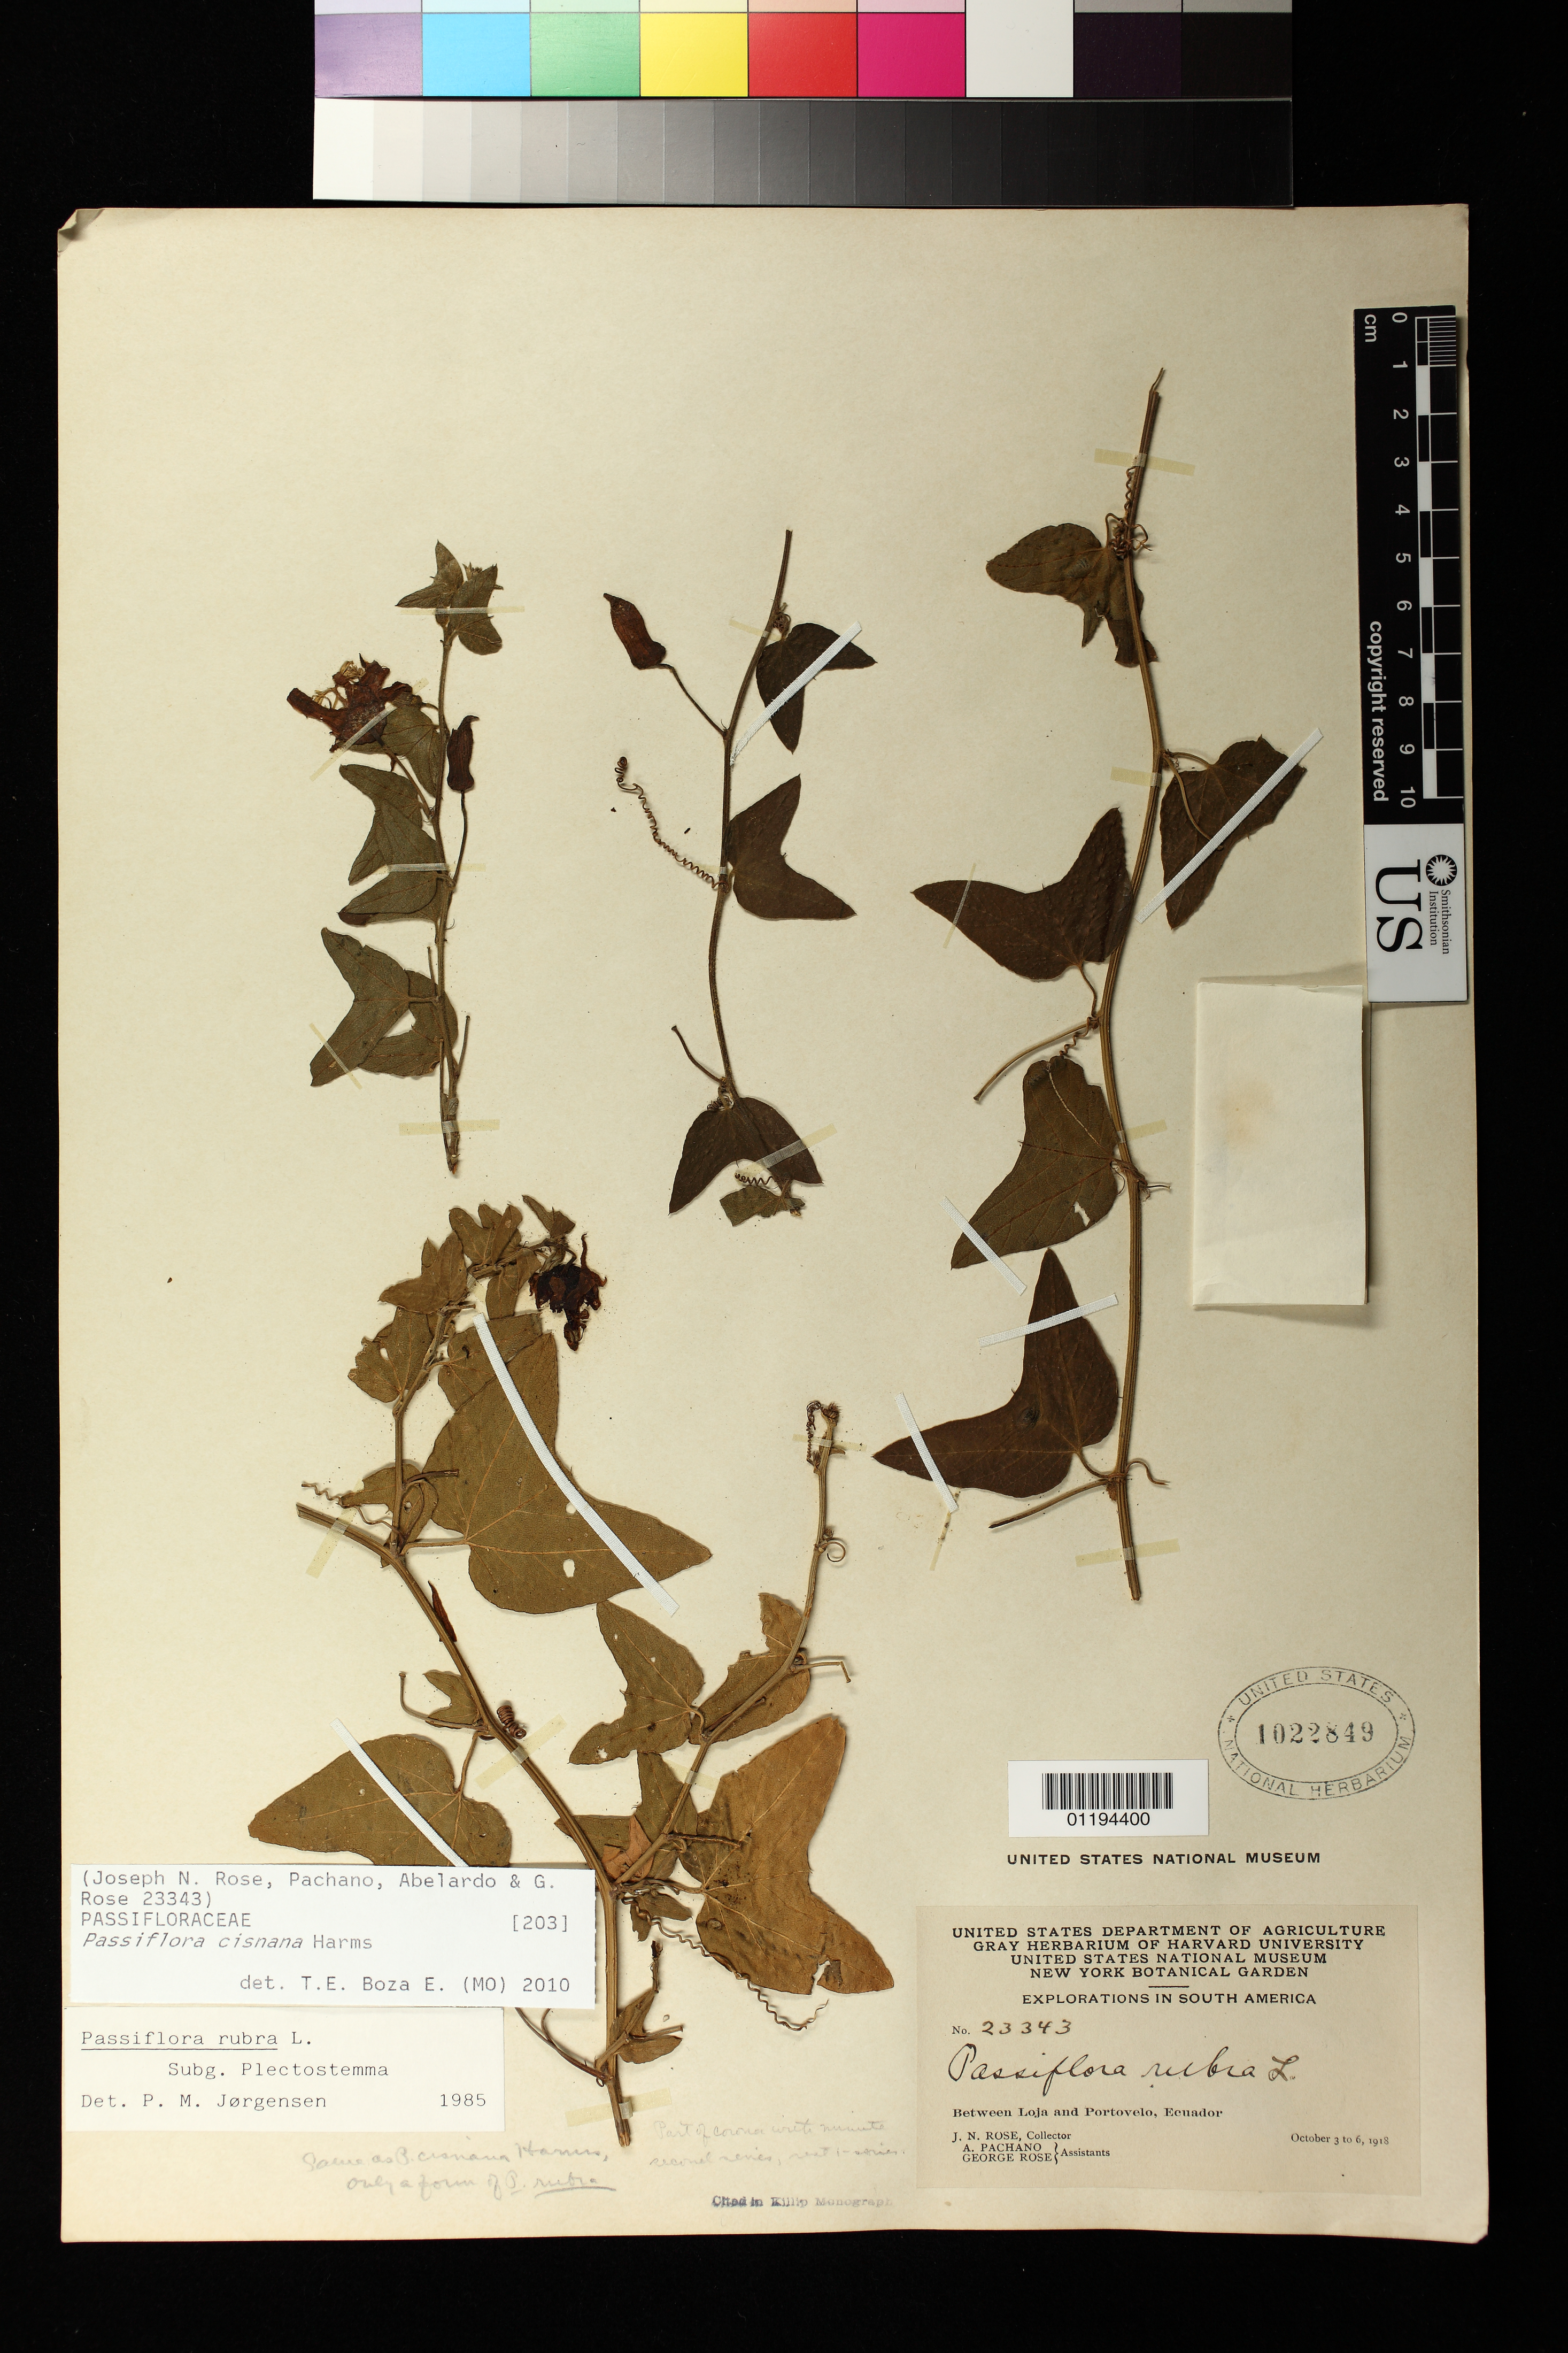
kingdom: Plantae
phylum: Tracheophyta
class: Magnoliopsida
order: Malpighiales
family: Passifloraceae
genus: Passiflora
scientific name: Passiflora cisnana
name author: Harms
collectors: J. N. Rose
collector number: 23343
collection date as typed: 03 Oct 1918 to 06 Oct 1918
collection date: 1918-10-03/1918-10-06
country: Ecuador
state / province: El Oro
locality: Between Loja and Portovelo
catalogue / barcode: US 1022849